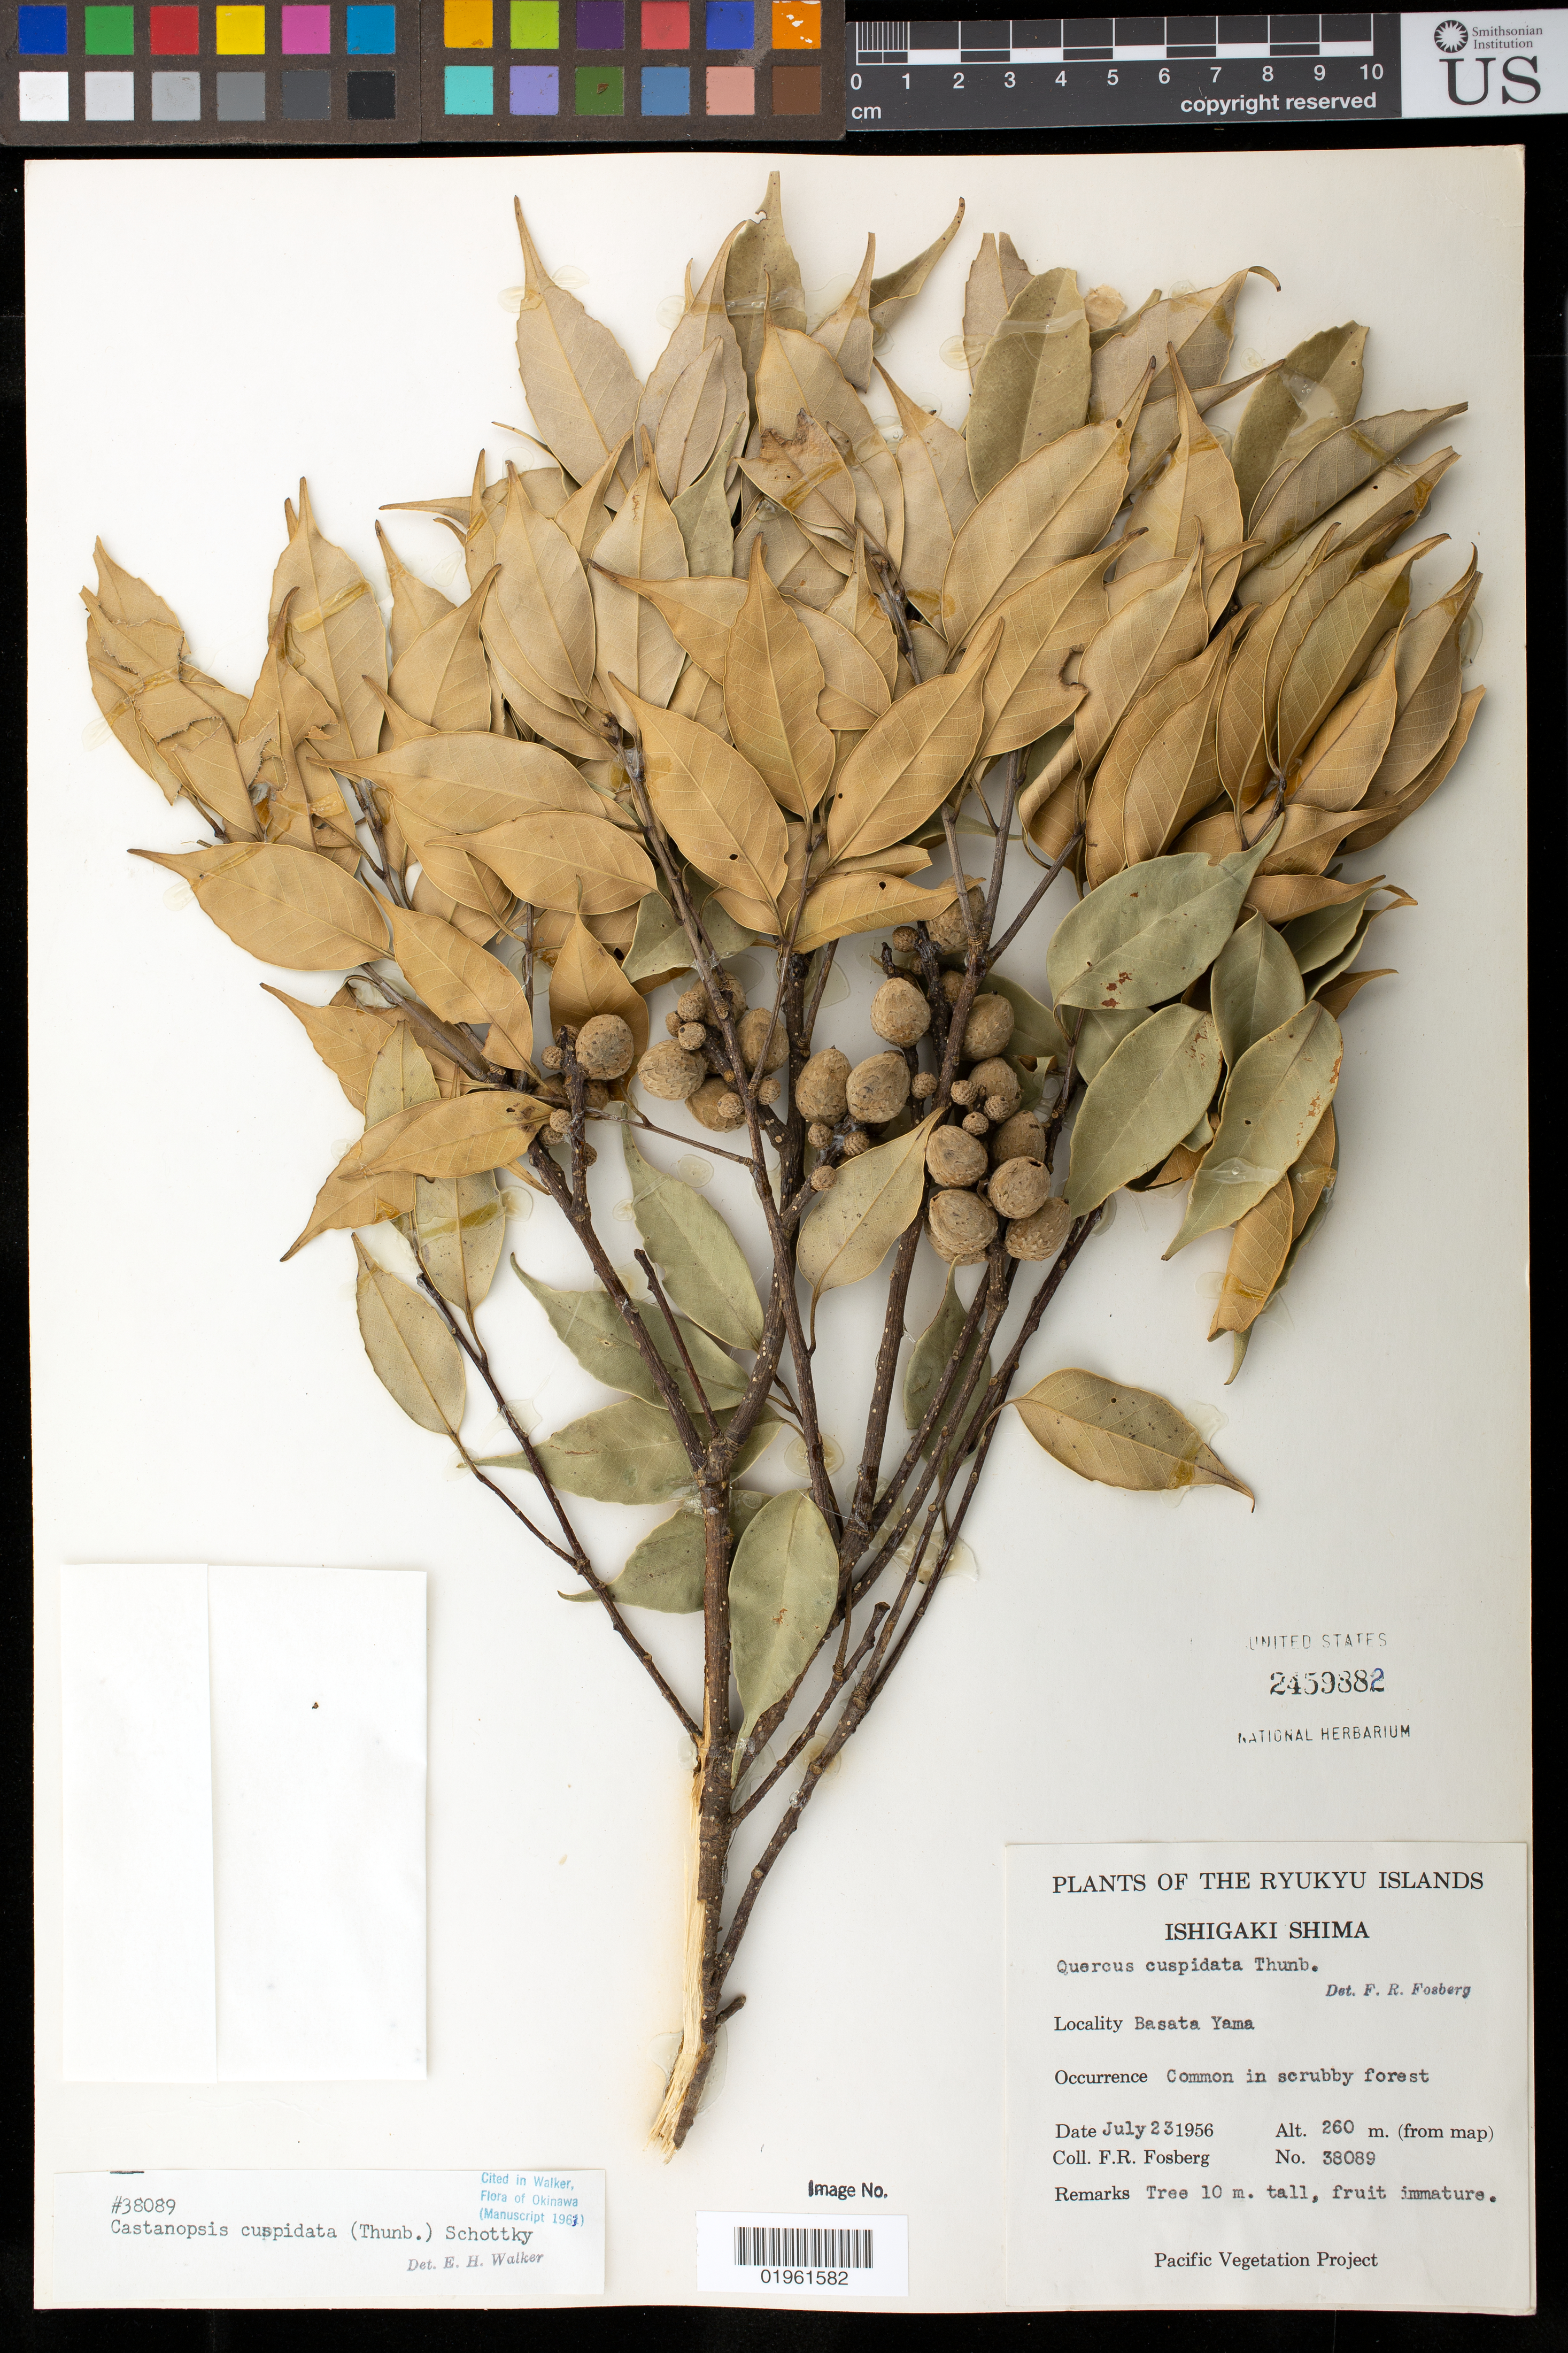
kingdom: Plantae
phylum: Tracheophyta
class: Magnoliopsida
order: Fagales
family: Fagaceae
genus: Castanopsis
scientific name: Castanopsis cuspidata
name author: (Thunb.) Schottky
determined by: Walker, E. H.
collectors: F. R. Fosberg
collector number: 38089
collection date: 1956-07-23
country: Japan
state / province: Okinawa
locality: Rykyu Islands, Ishigaki Shima, Basata Yama.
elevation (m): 260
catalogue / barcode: US 2459882